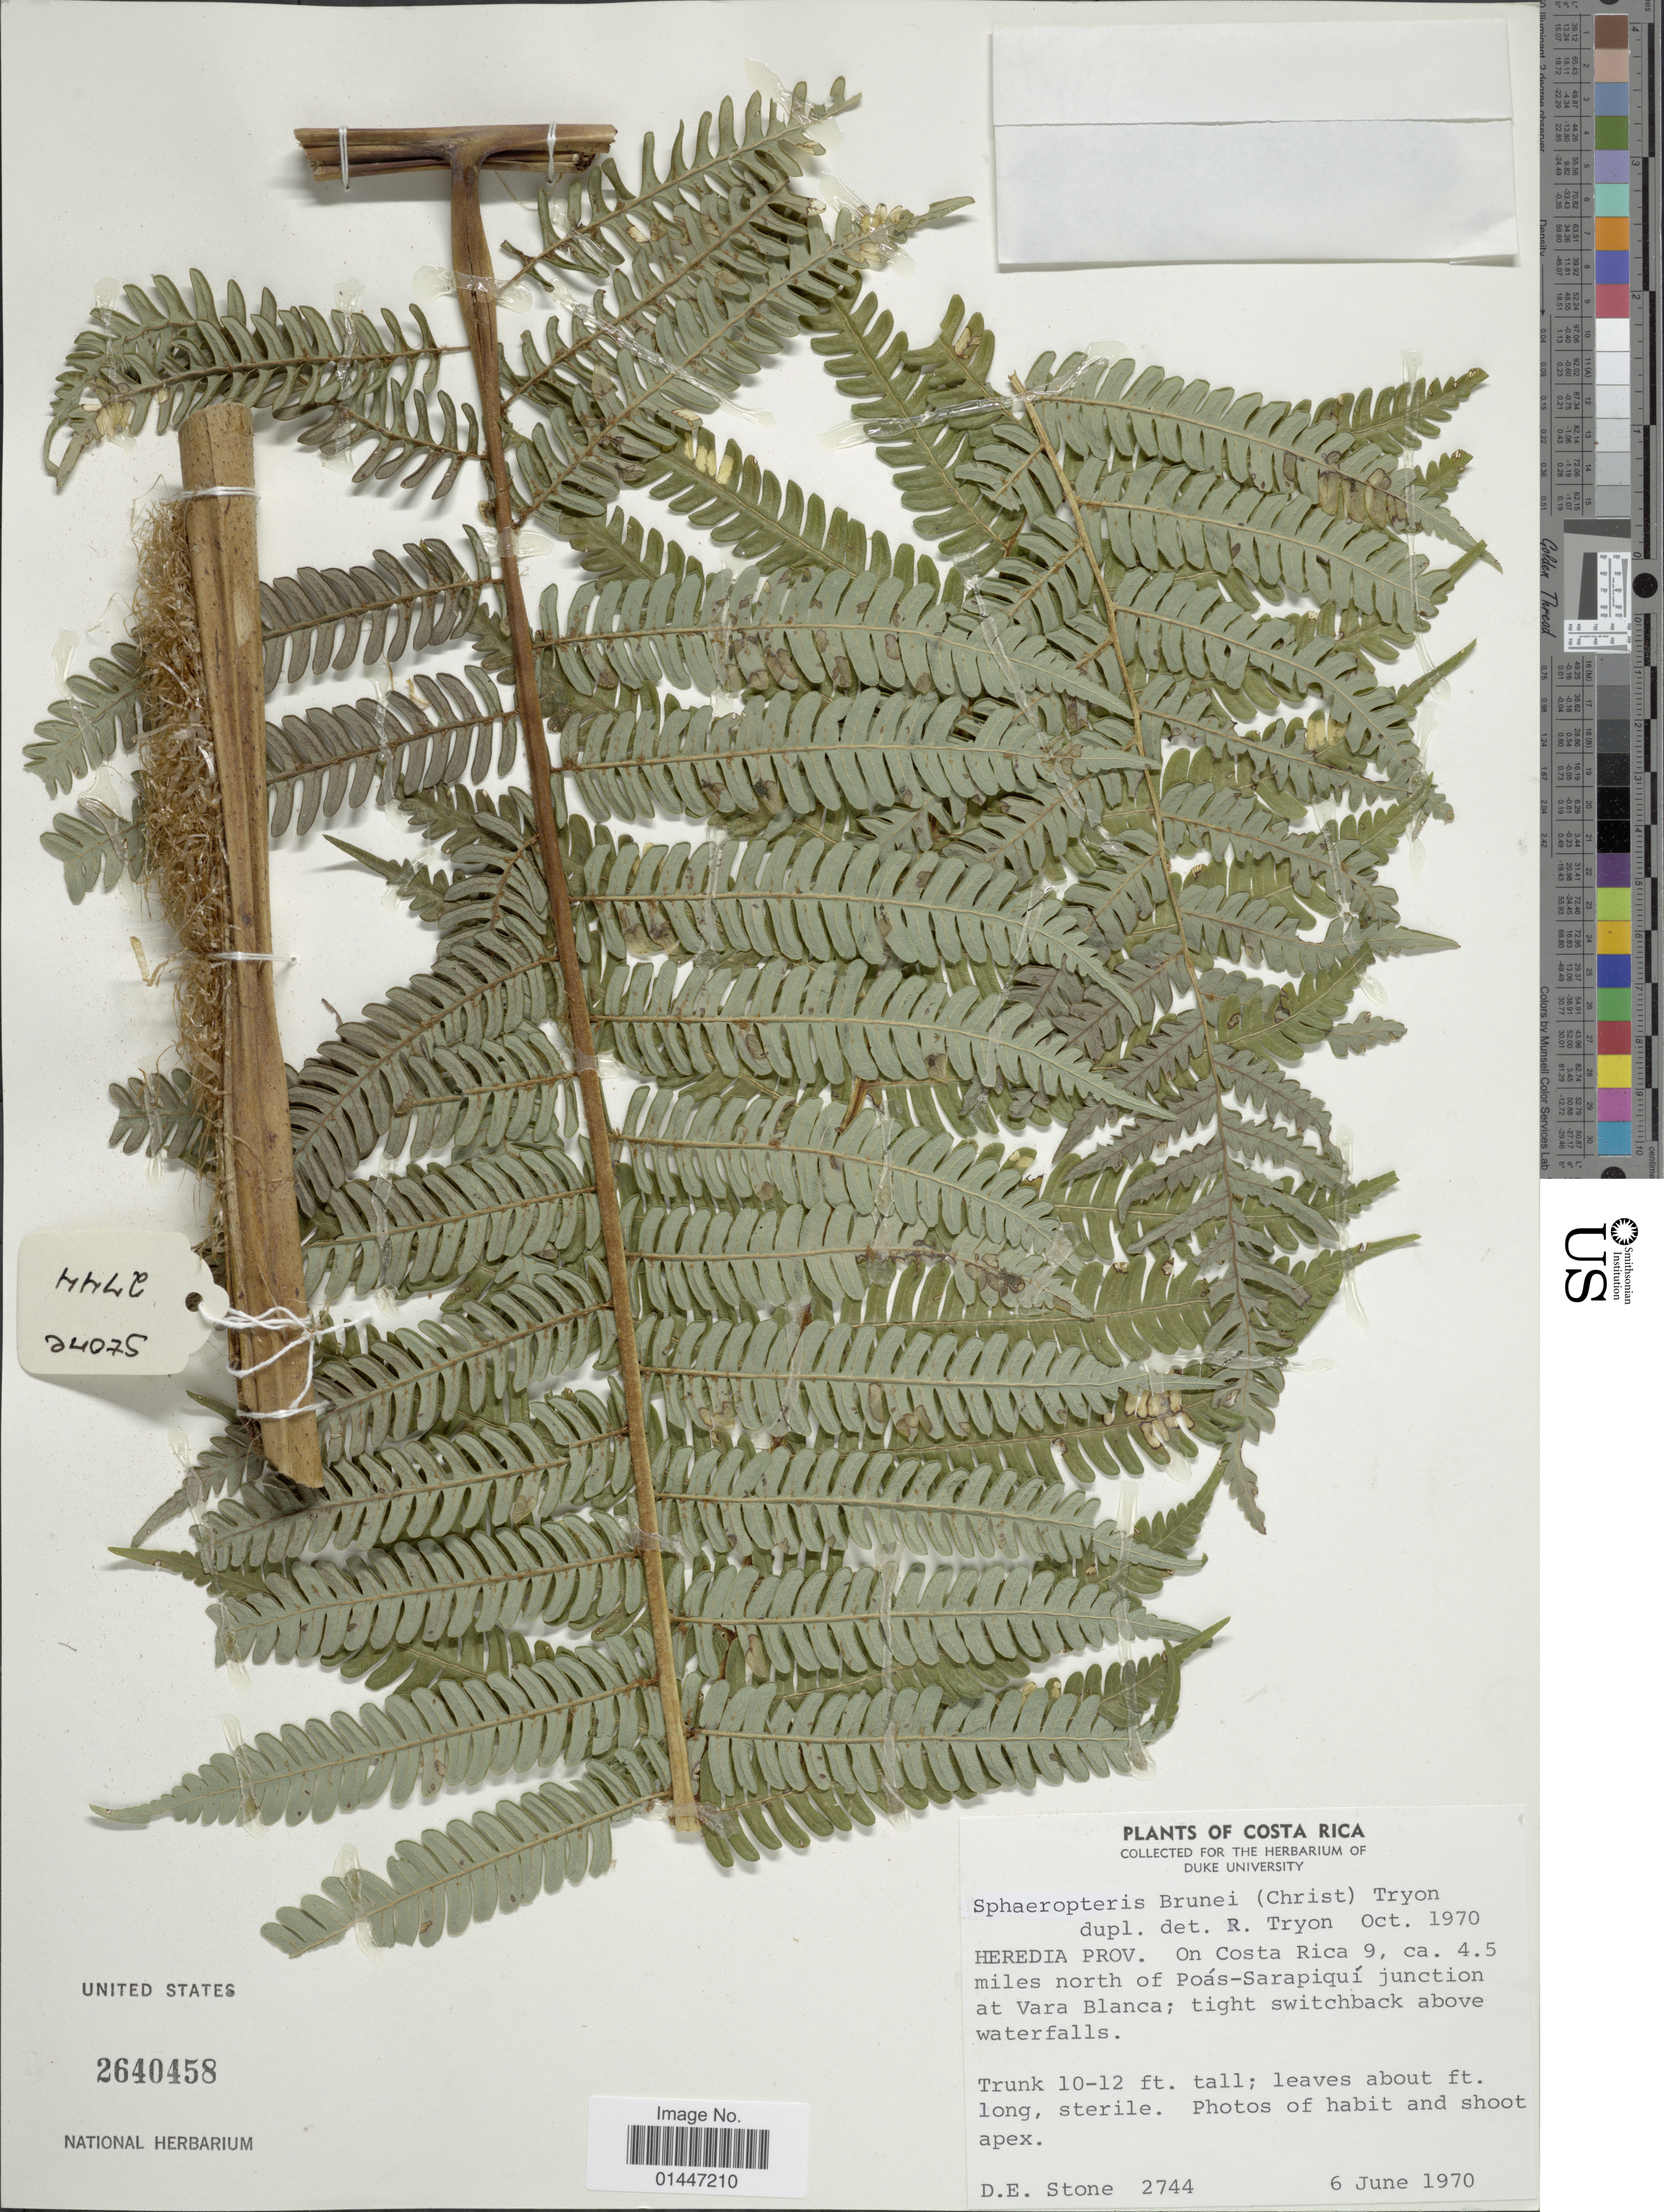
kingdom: Plantae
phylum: Tracheophyta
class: Polypodiopsida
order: Cyatheales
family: Cyatheaceae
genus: Sphaeropteris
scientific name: Sphaeropteris brunei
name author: (Christ) R.M. Tryon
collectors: D. E. Stone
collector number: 2744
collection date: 1970-06-06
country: Costa Rica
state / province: Heredia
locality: Heredia Prov. On Costa Rica 9, ca. 4.5 miles north of Poas - Sarapiqui junction at Vara Blanca; tight switchback above waterfalls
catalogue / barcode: US 2640458